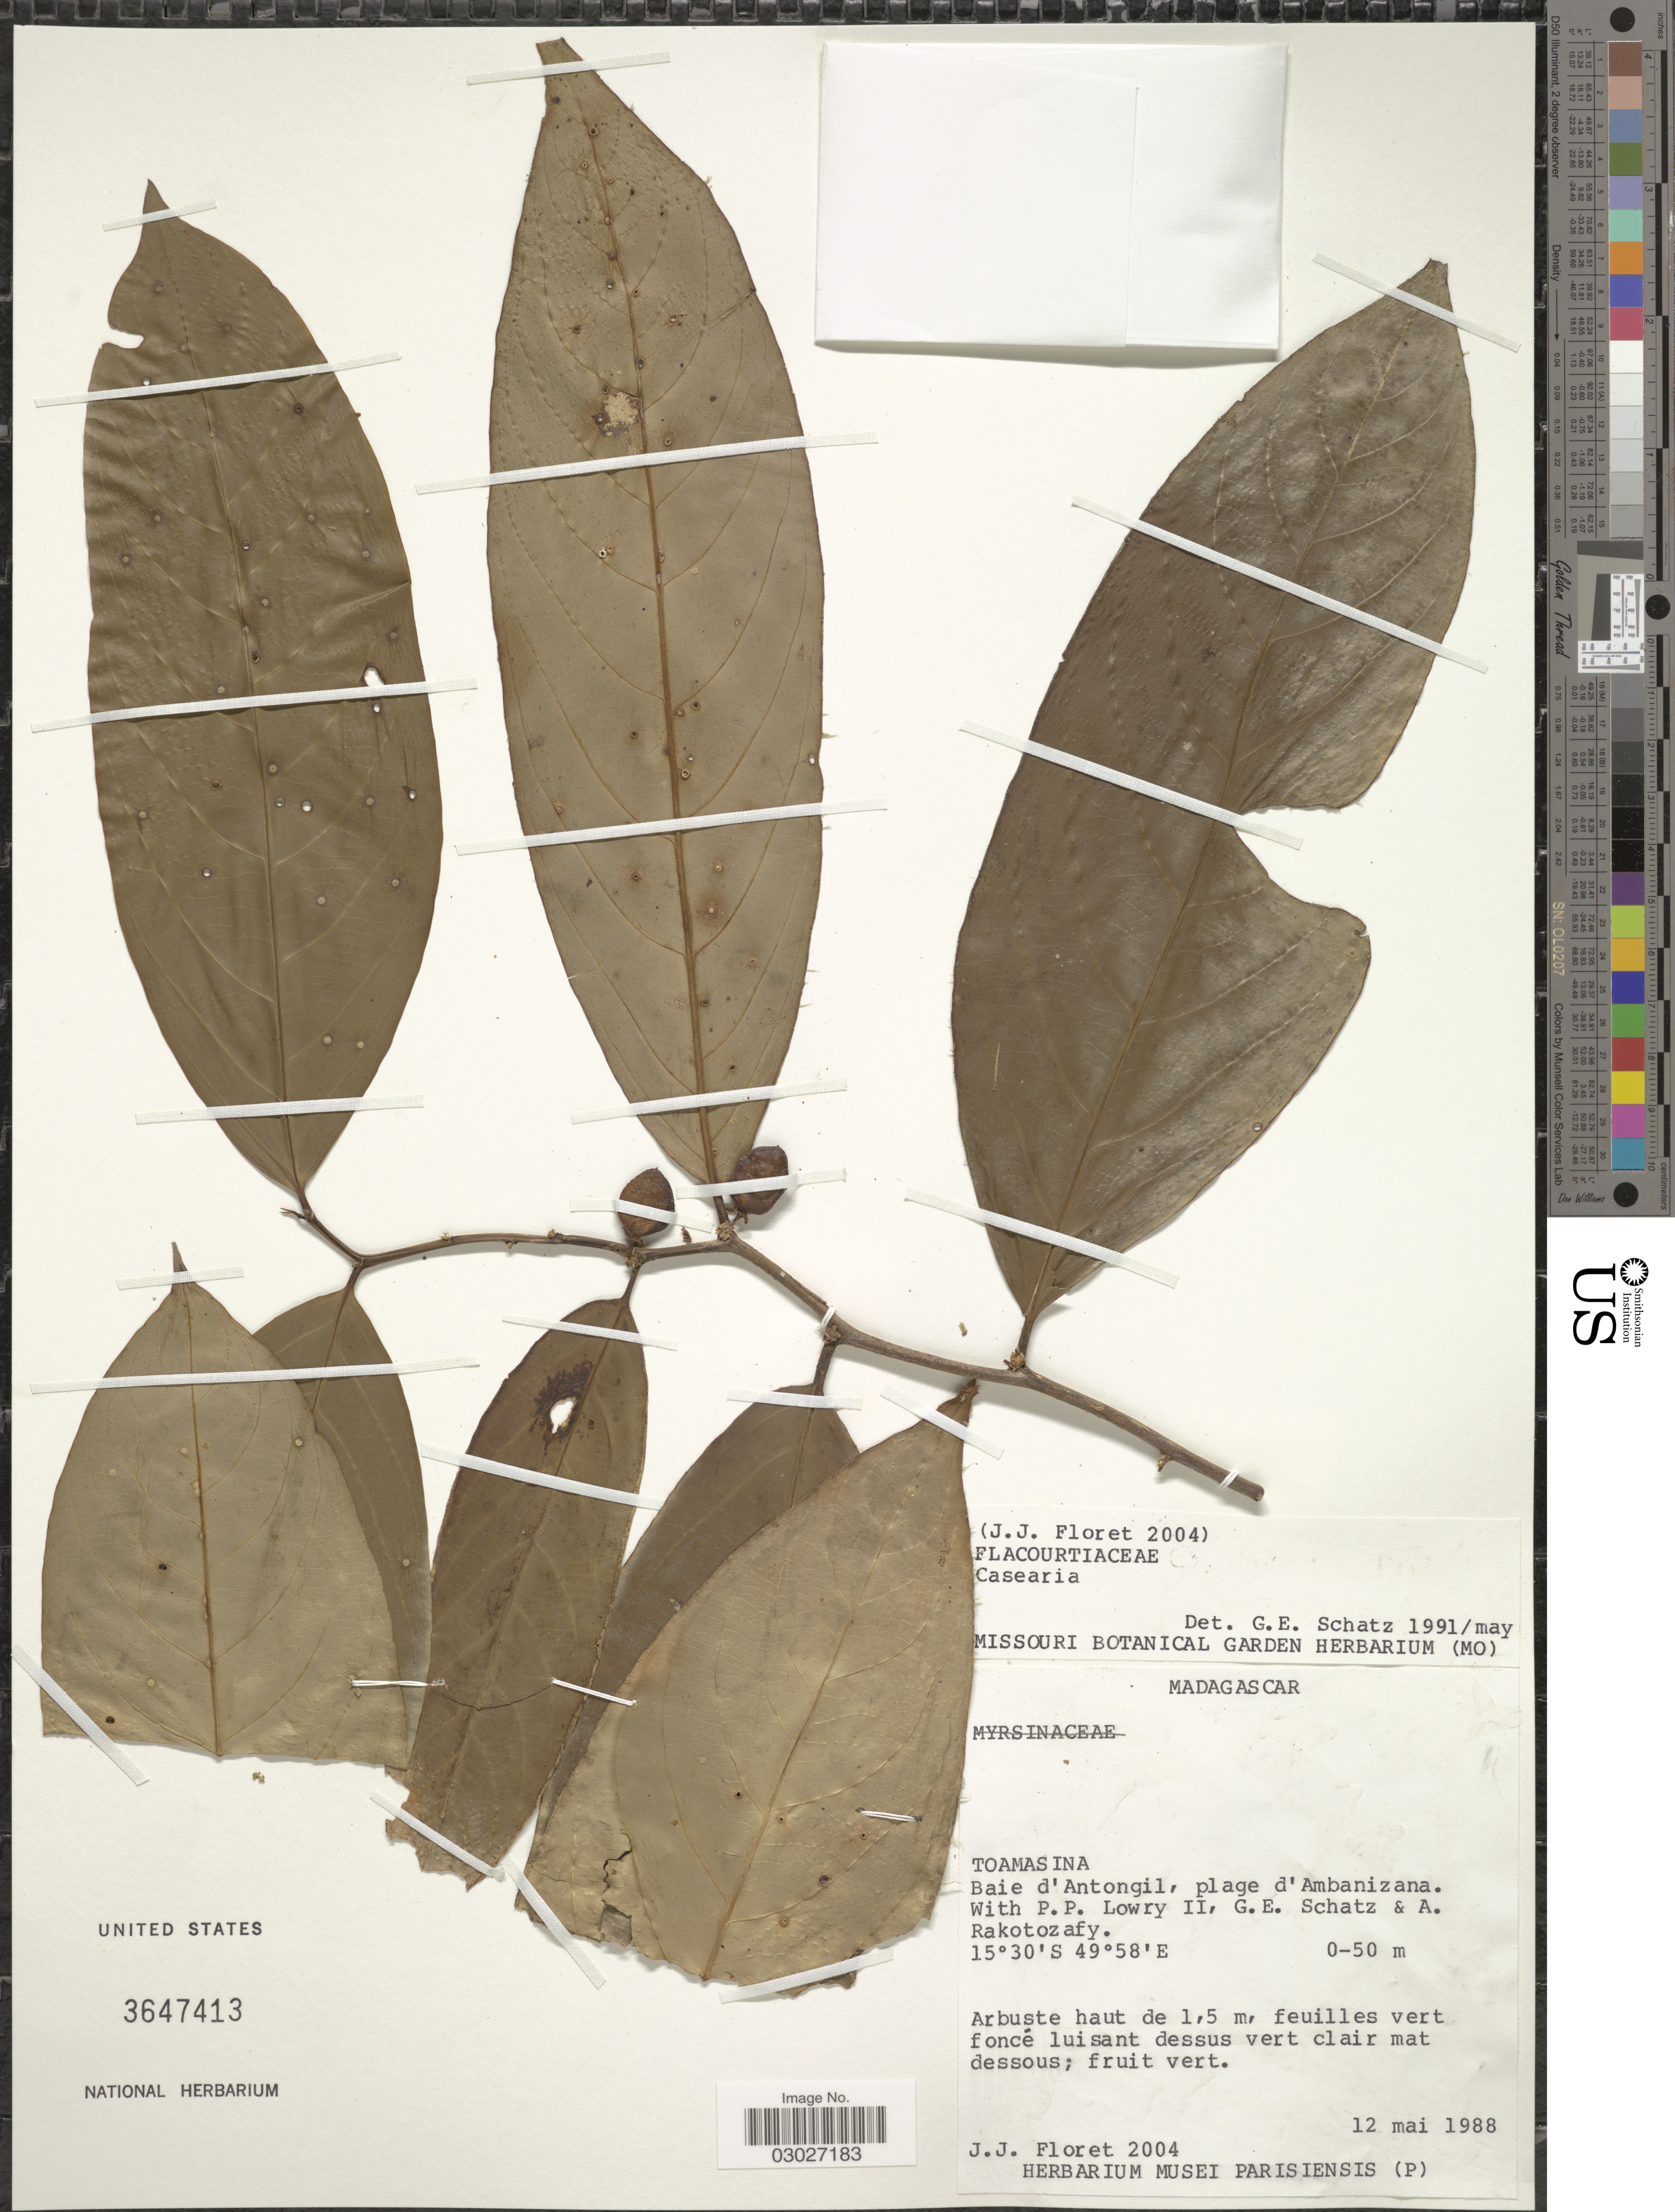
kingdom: Plantae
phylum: Tracheophyta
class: Magnoliopsida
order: Malpighiales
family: Salicaceae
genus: Casearia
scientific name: Casearia sp.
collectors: J. Floret, P. P. Lowry, G. Schatz & A. Rakotozafy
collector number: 2004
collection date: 1988-05-12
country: Madagascar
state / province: Analanjirofo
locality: Baie d'Antongil, plage d'Ambanizan.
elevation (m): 0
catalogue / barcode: US 3647413